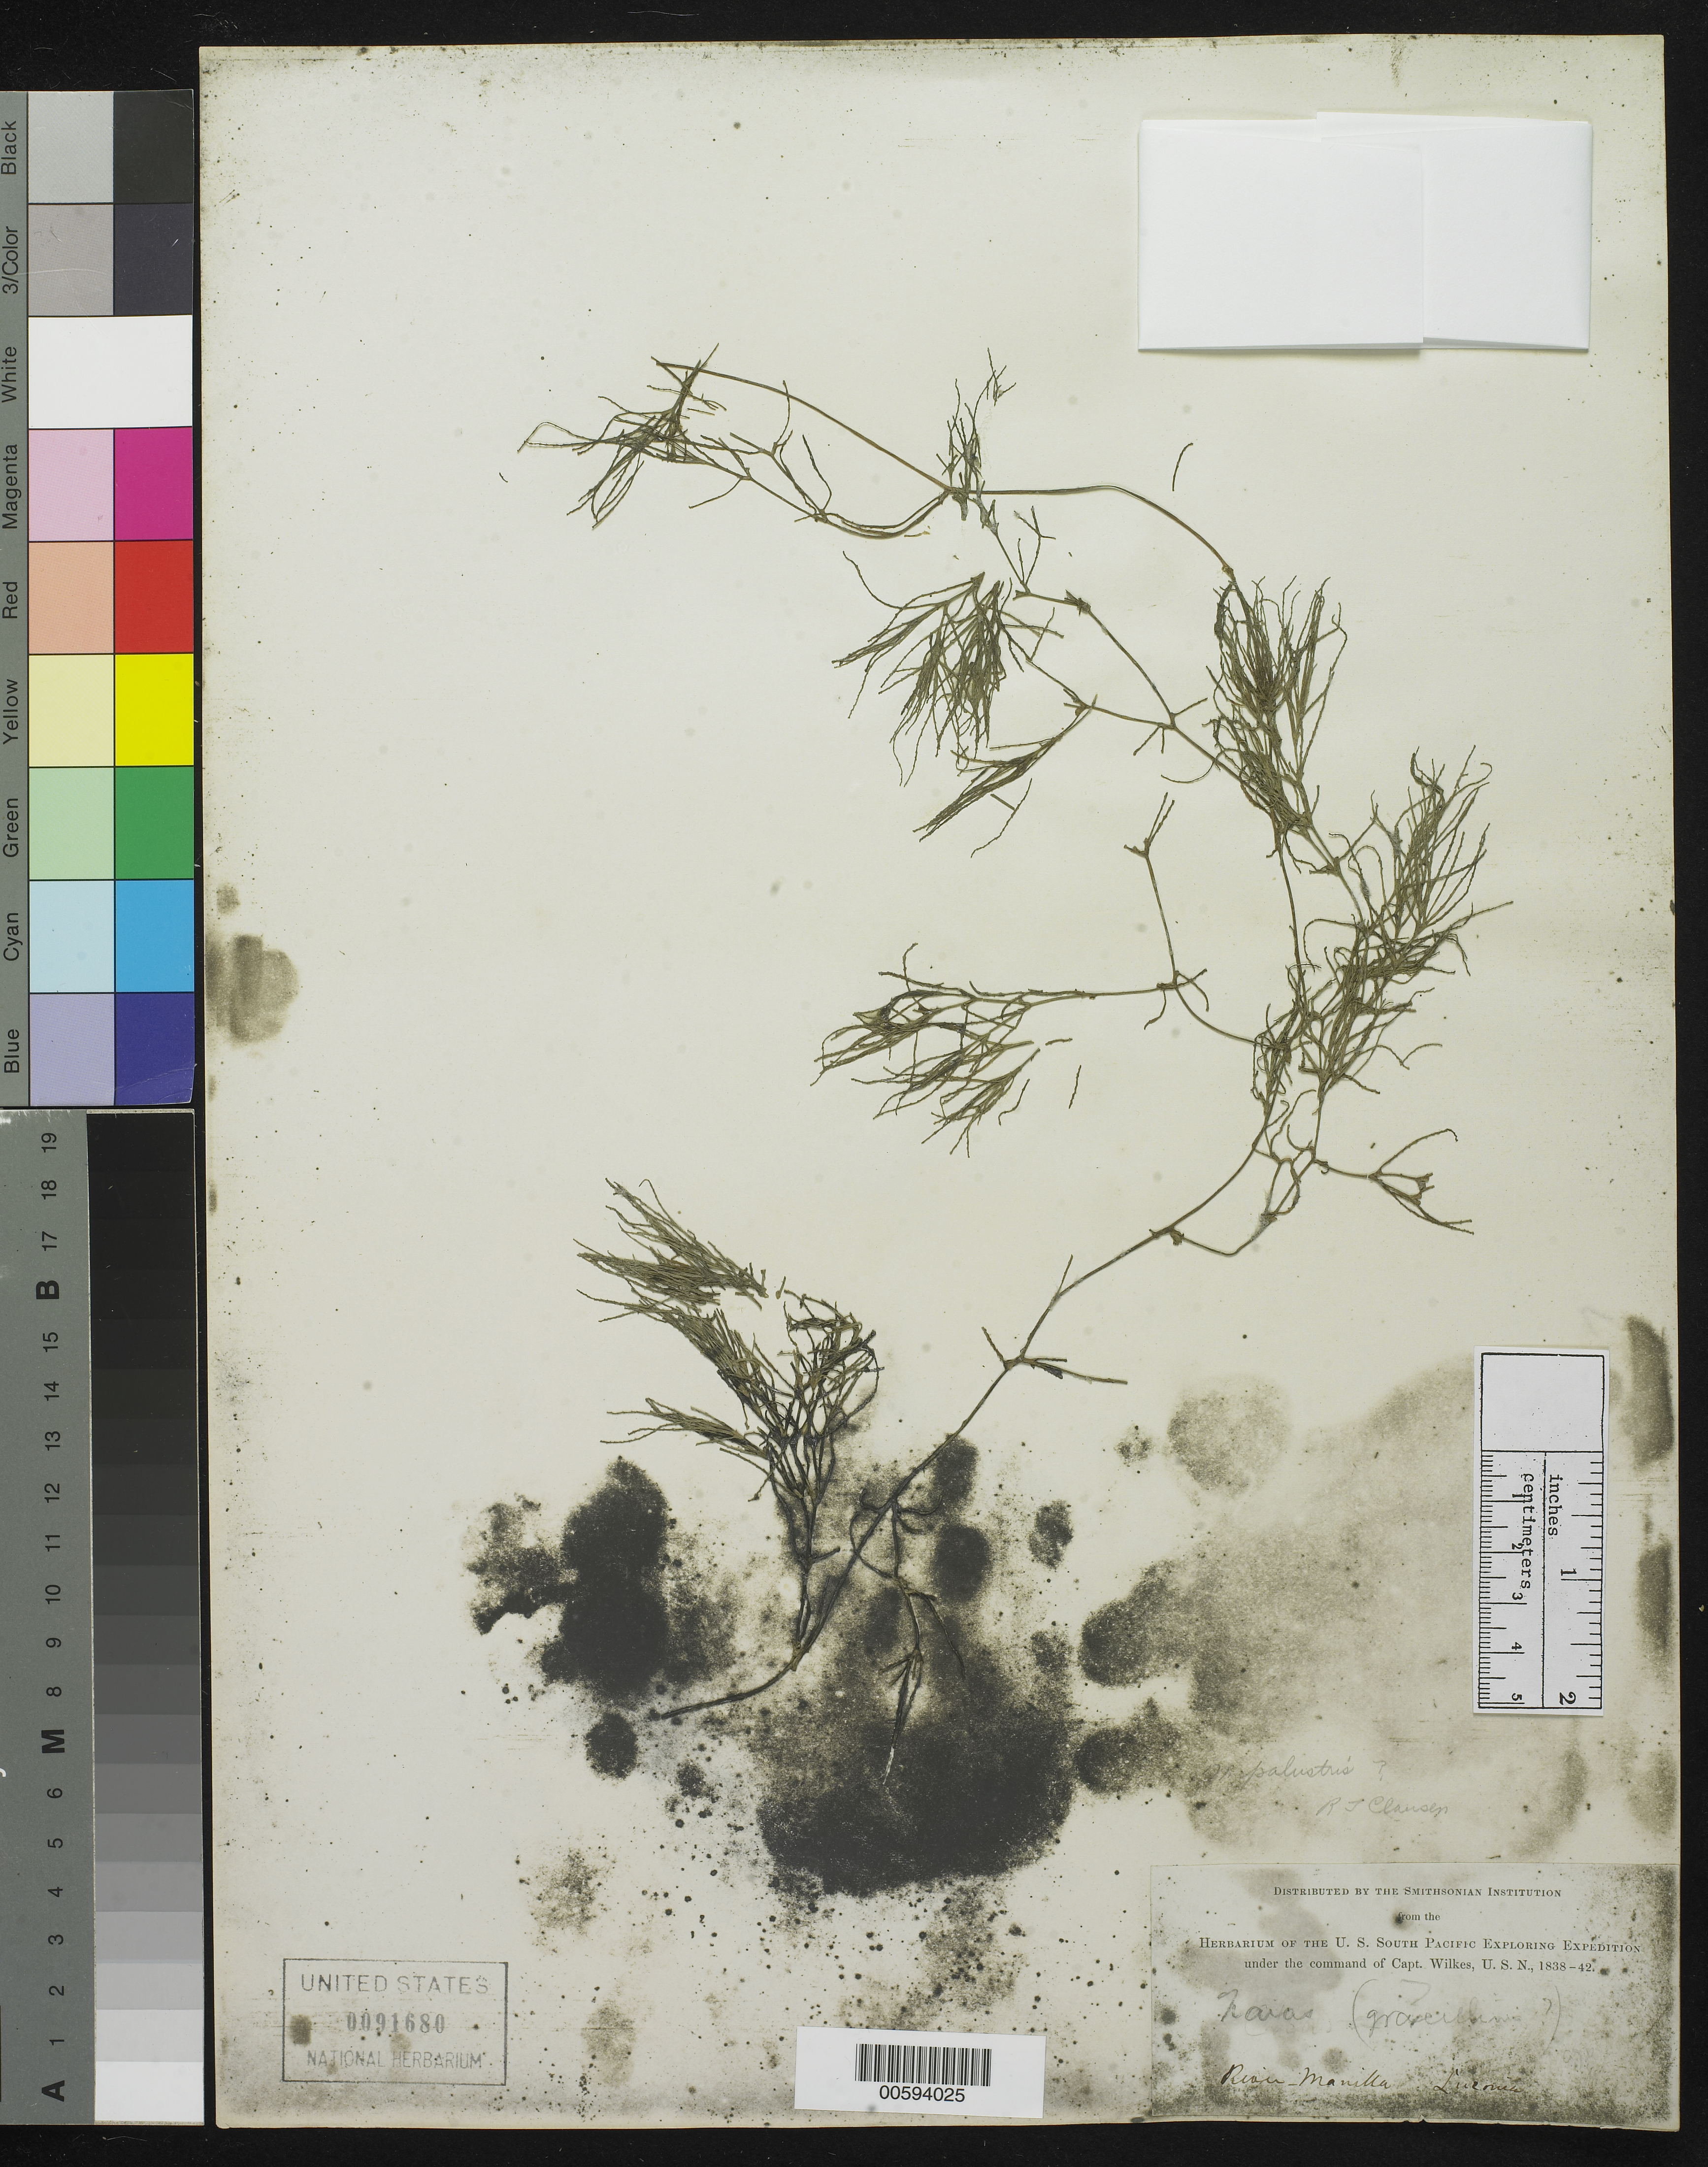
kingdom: Plantae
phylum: Tracheophyta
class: Liliopsida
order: Alismatales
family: Hydrocharitaceae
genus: Najas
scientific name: Najas palustris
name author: Blanco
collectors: Wilkes Explor. Exped.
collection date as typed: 1838 to -- --- 1842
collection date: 1838/1842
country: Philippines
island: Luzon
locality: Manilla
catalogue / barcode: US 91680